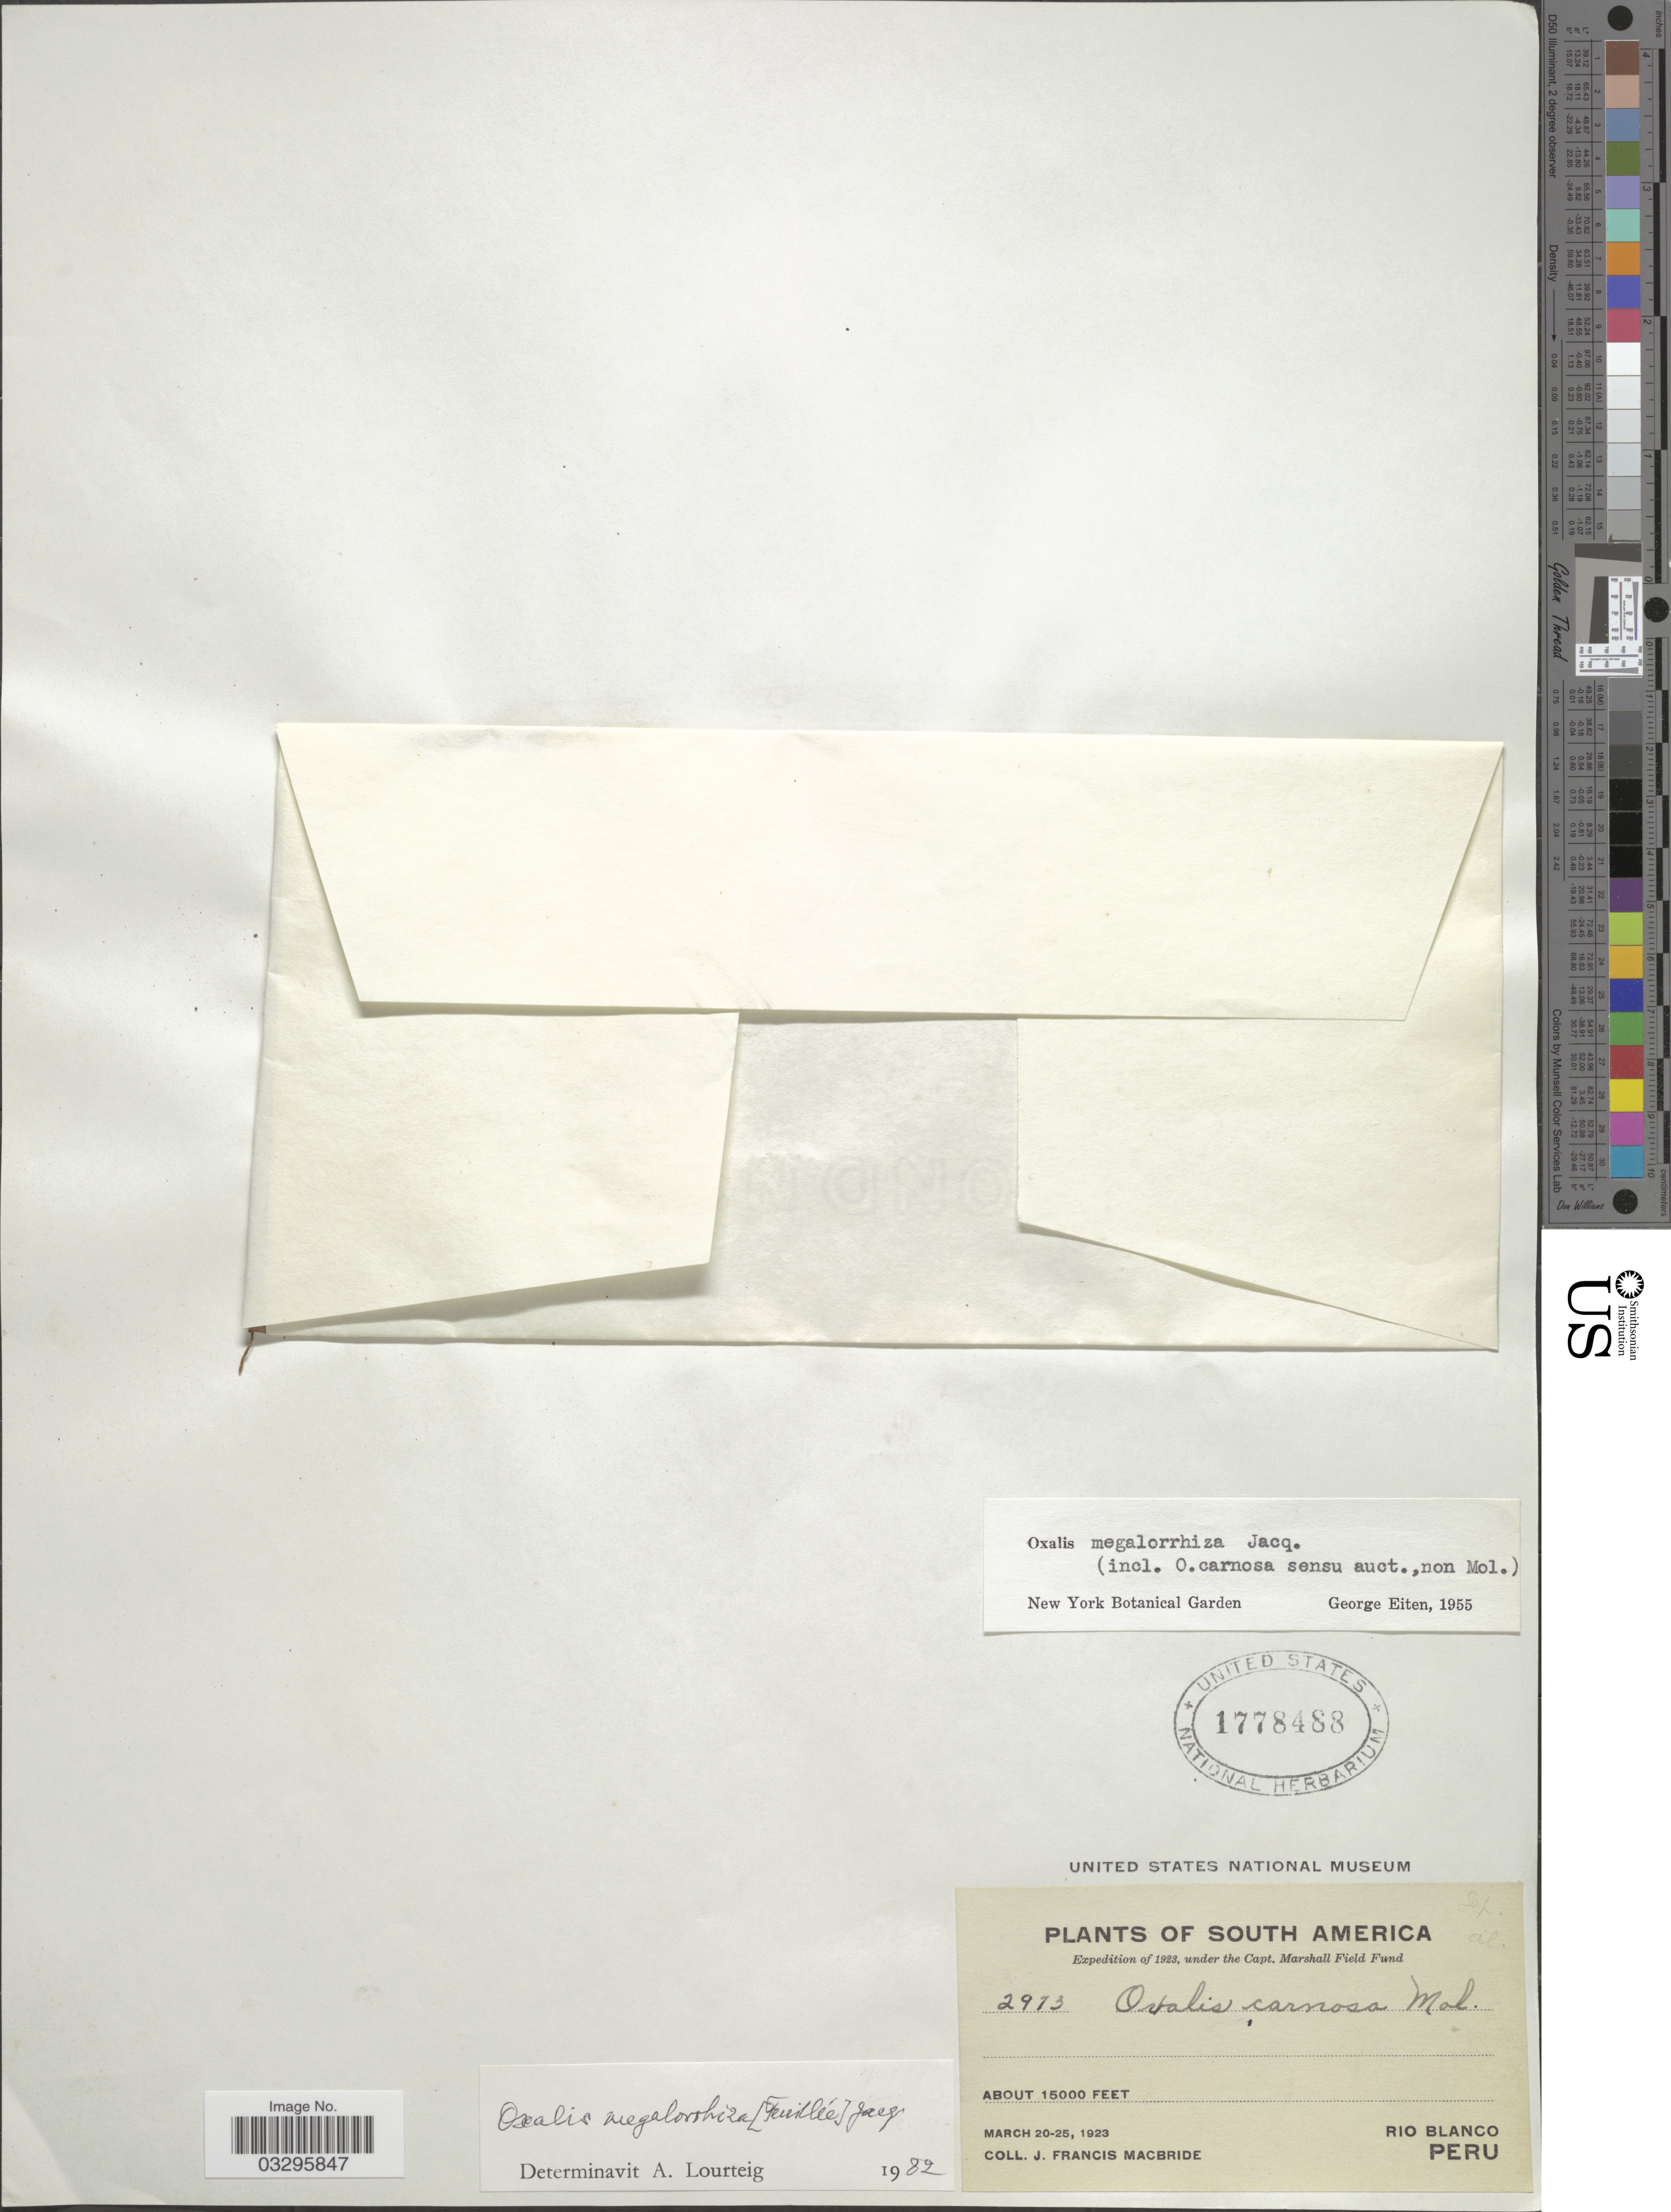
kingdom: Plantae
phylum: Tracheophyta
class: Magnoliopsida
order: Oxalidales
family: Oxalidaceae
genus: Oxalis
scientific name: Oxalis megalorrhiza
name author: Jacq.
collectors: J. F. Macbride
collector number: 2973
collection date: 1923-03-20/1923-03-25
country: Peru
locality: Rio Blanco.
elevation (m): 4572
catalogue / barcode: US 1778488